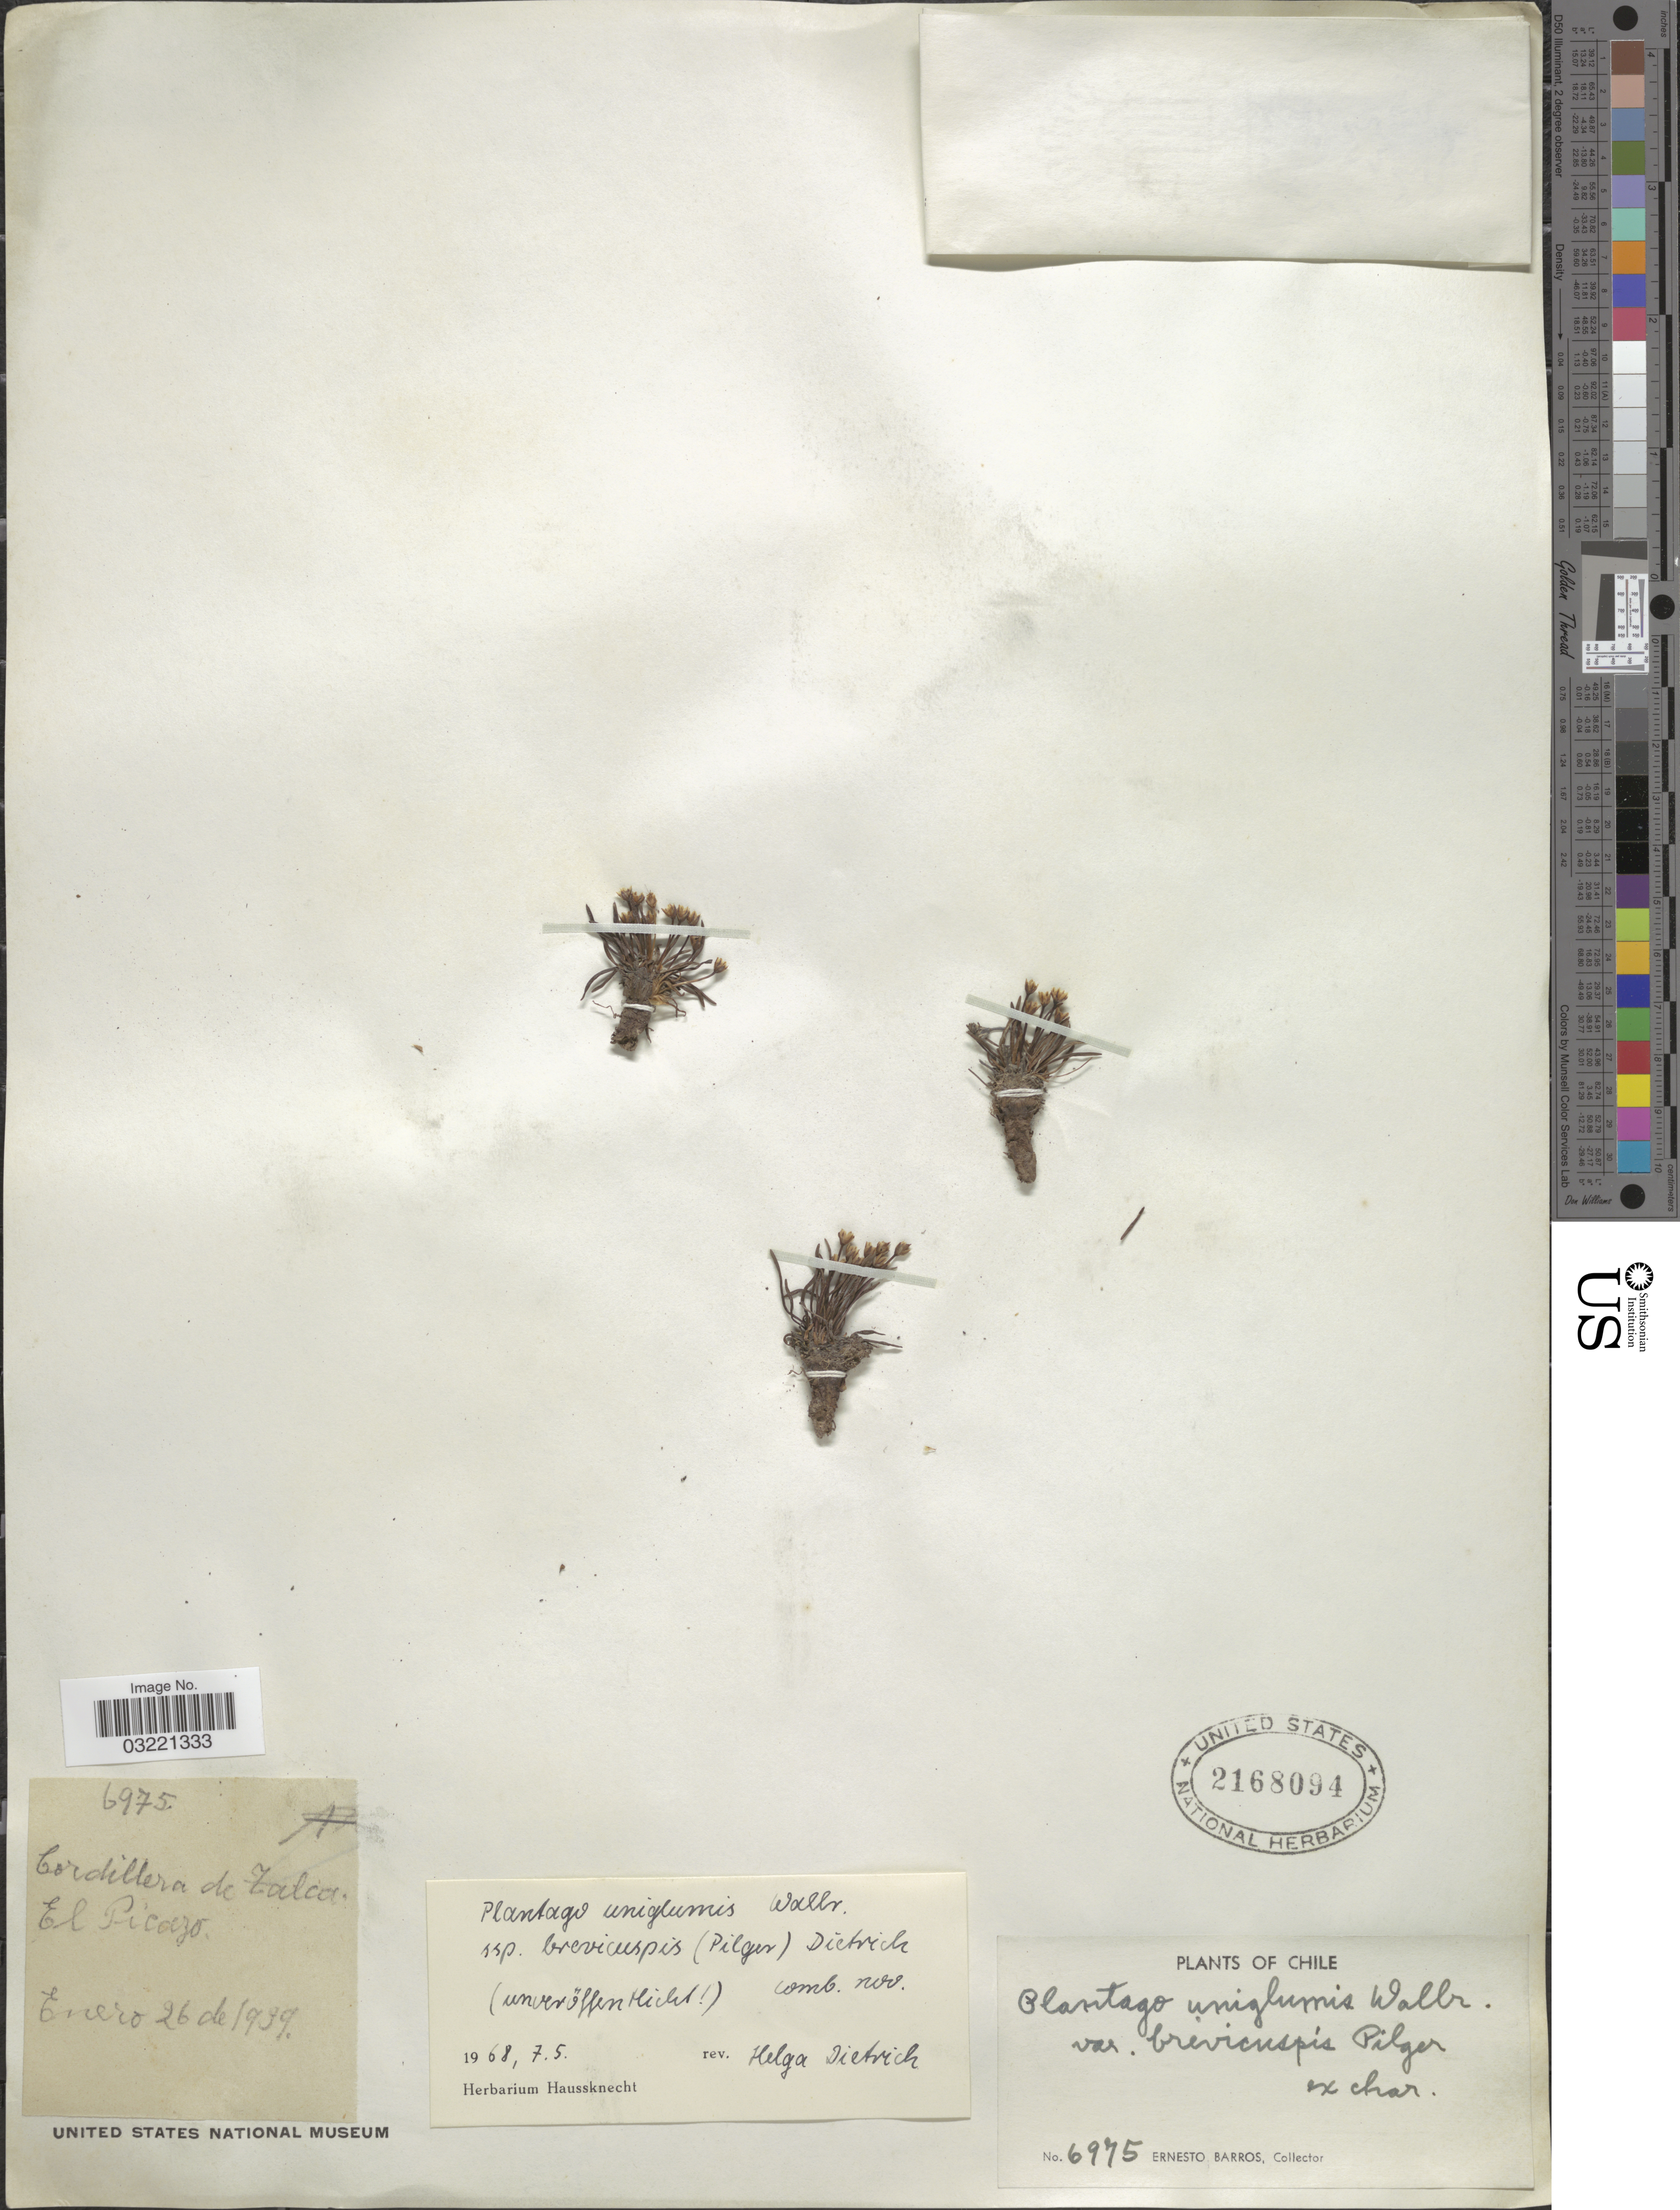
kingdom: Plantae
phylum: Tracheophyta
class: Magnoliopsida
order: Lamiales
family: Plantaginaceae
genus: Plantago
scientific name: Plantago uniglumis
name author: Wallr. ex Walp.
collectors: E. Barros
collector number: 6975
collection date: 1939-01-26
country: Chile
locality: Cordillera de Talca, El Picazo.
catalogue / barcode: US 2168094